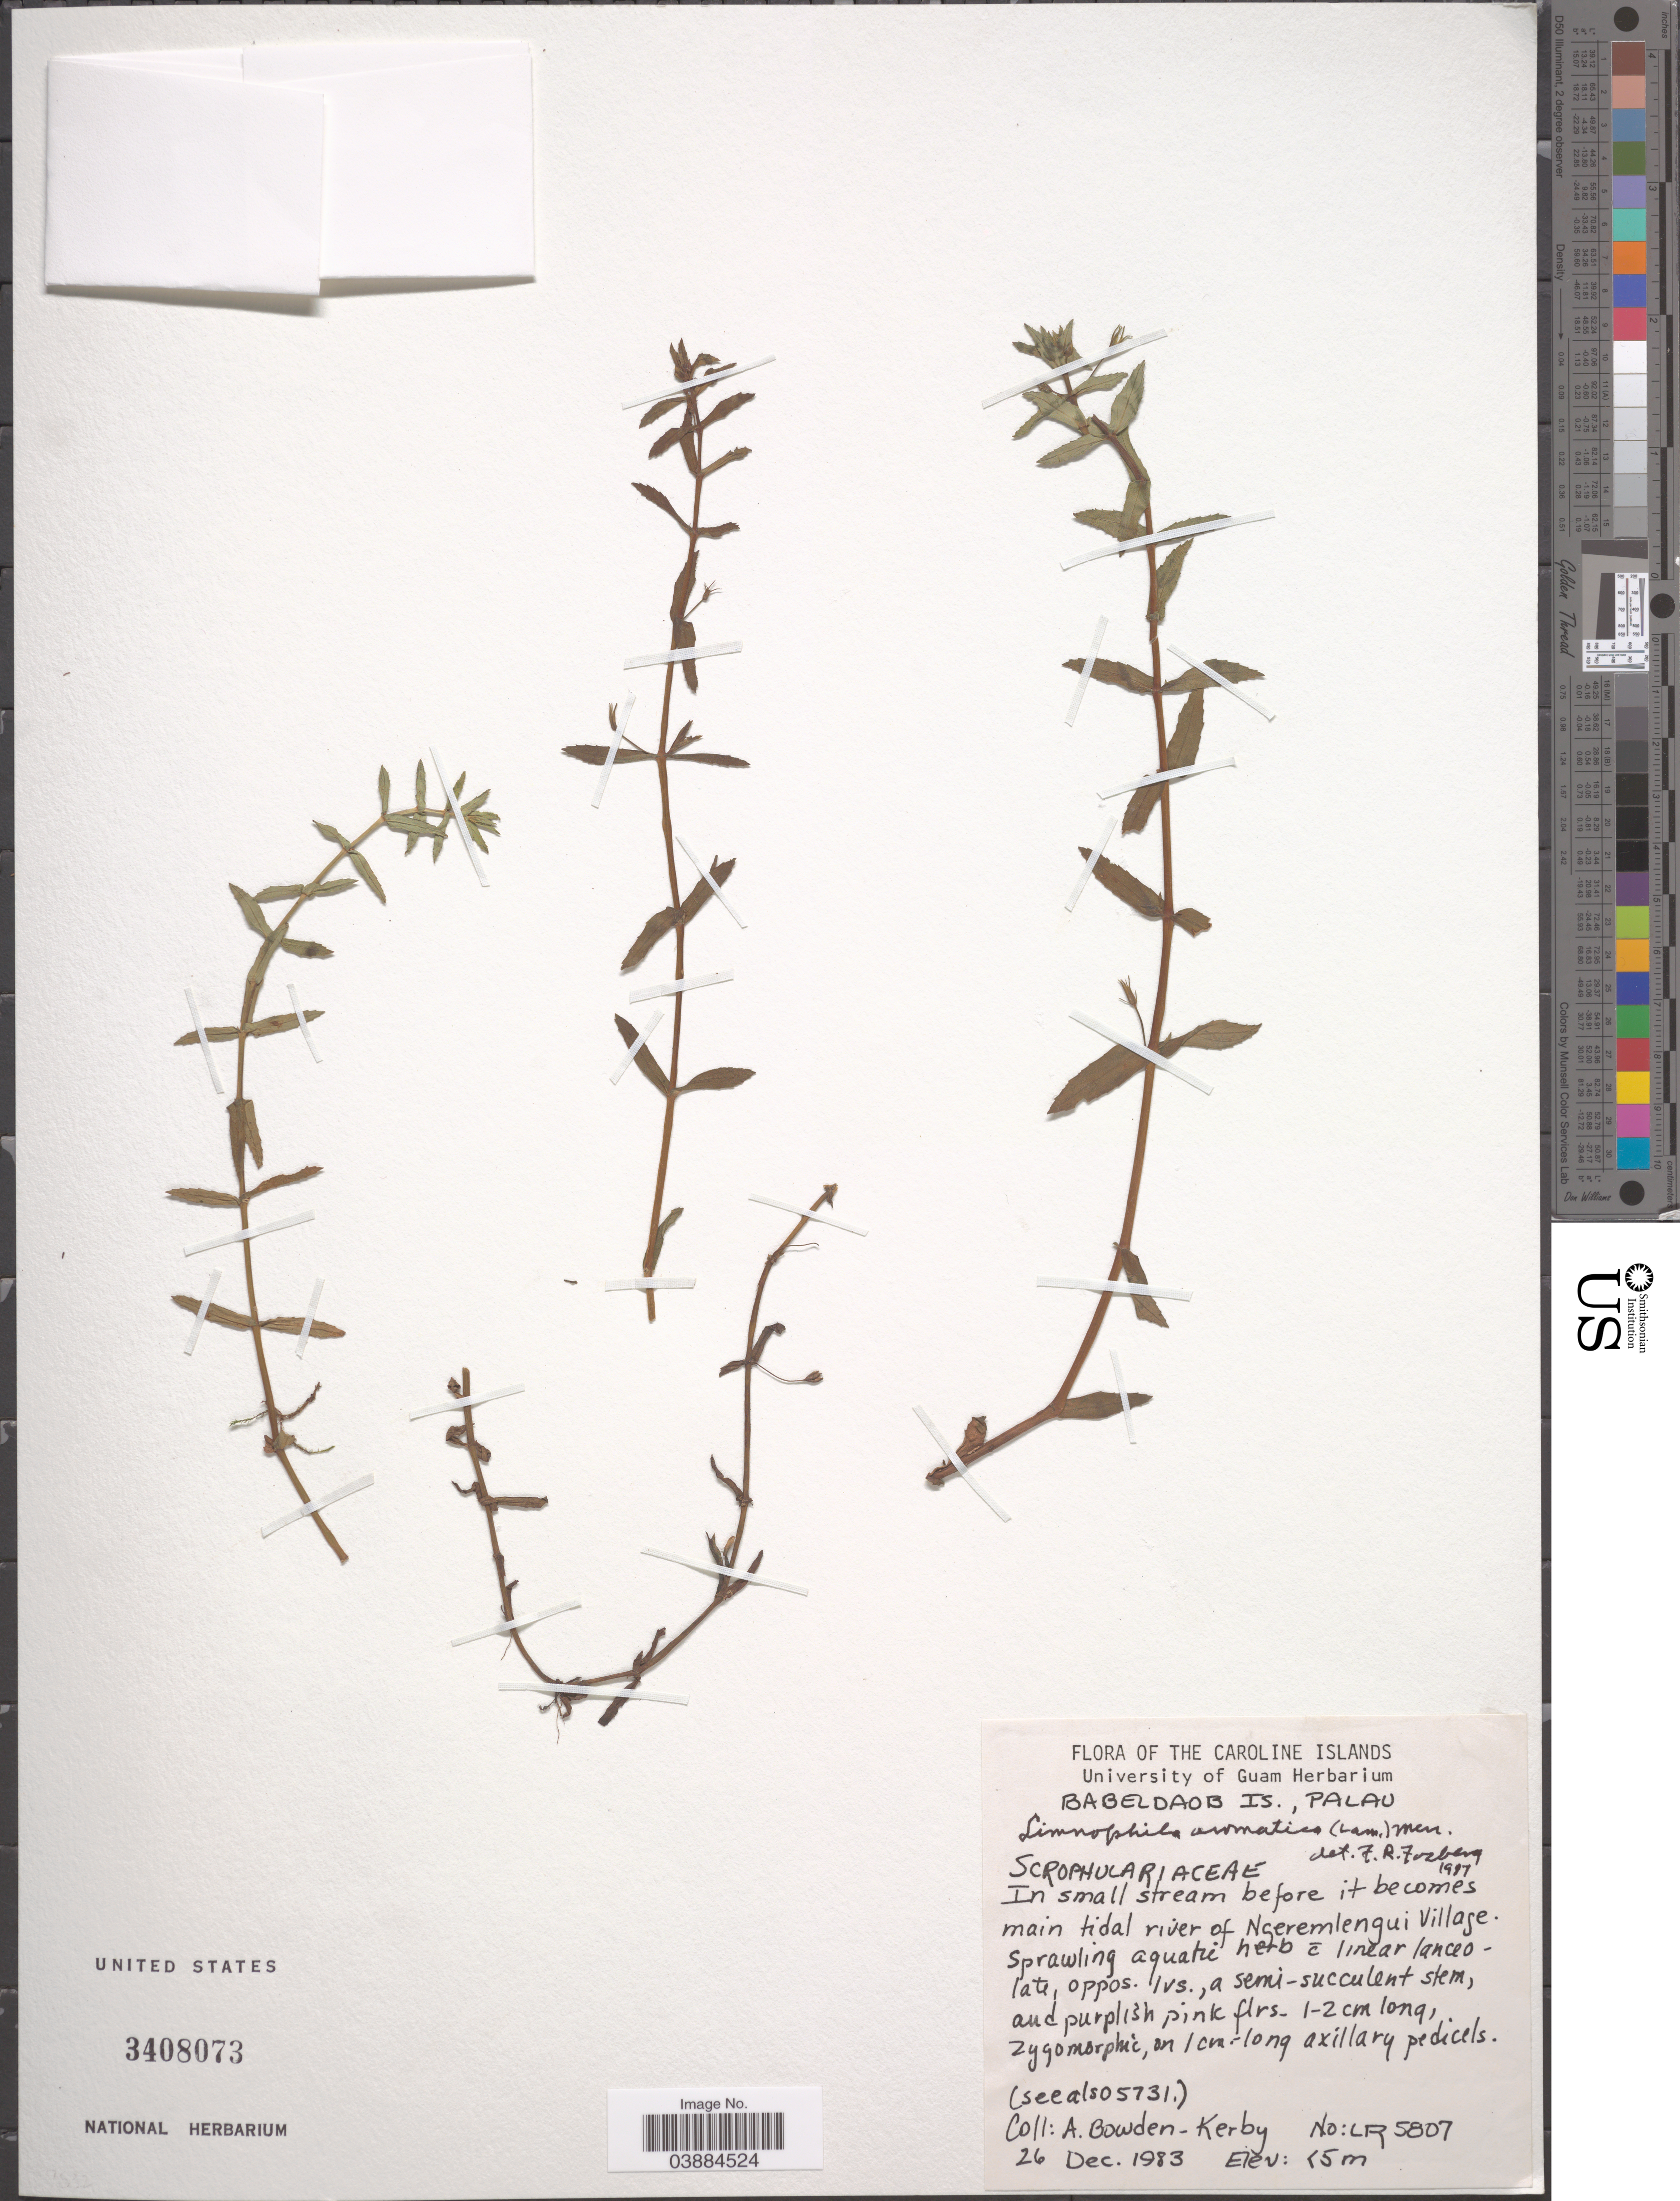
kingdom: Plantae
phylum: Tracheophyta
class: Magnoliopsida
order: Lamiales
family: Plantaginaceae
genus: Limnophila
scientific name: Limnophila aromatica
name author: (Lam.) Merr.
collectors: A. Bowden-Kerby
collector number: LR 5807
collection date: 1983-12-26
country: Palau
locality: The Caroline Islands. Babeldaob Is., Palau.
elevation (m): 5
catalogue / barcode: US 3408073